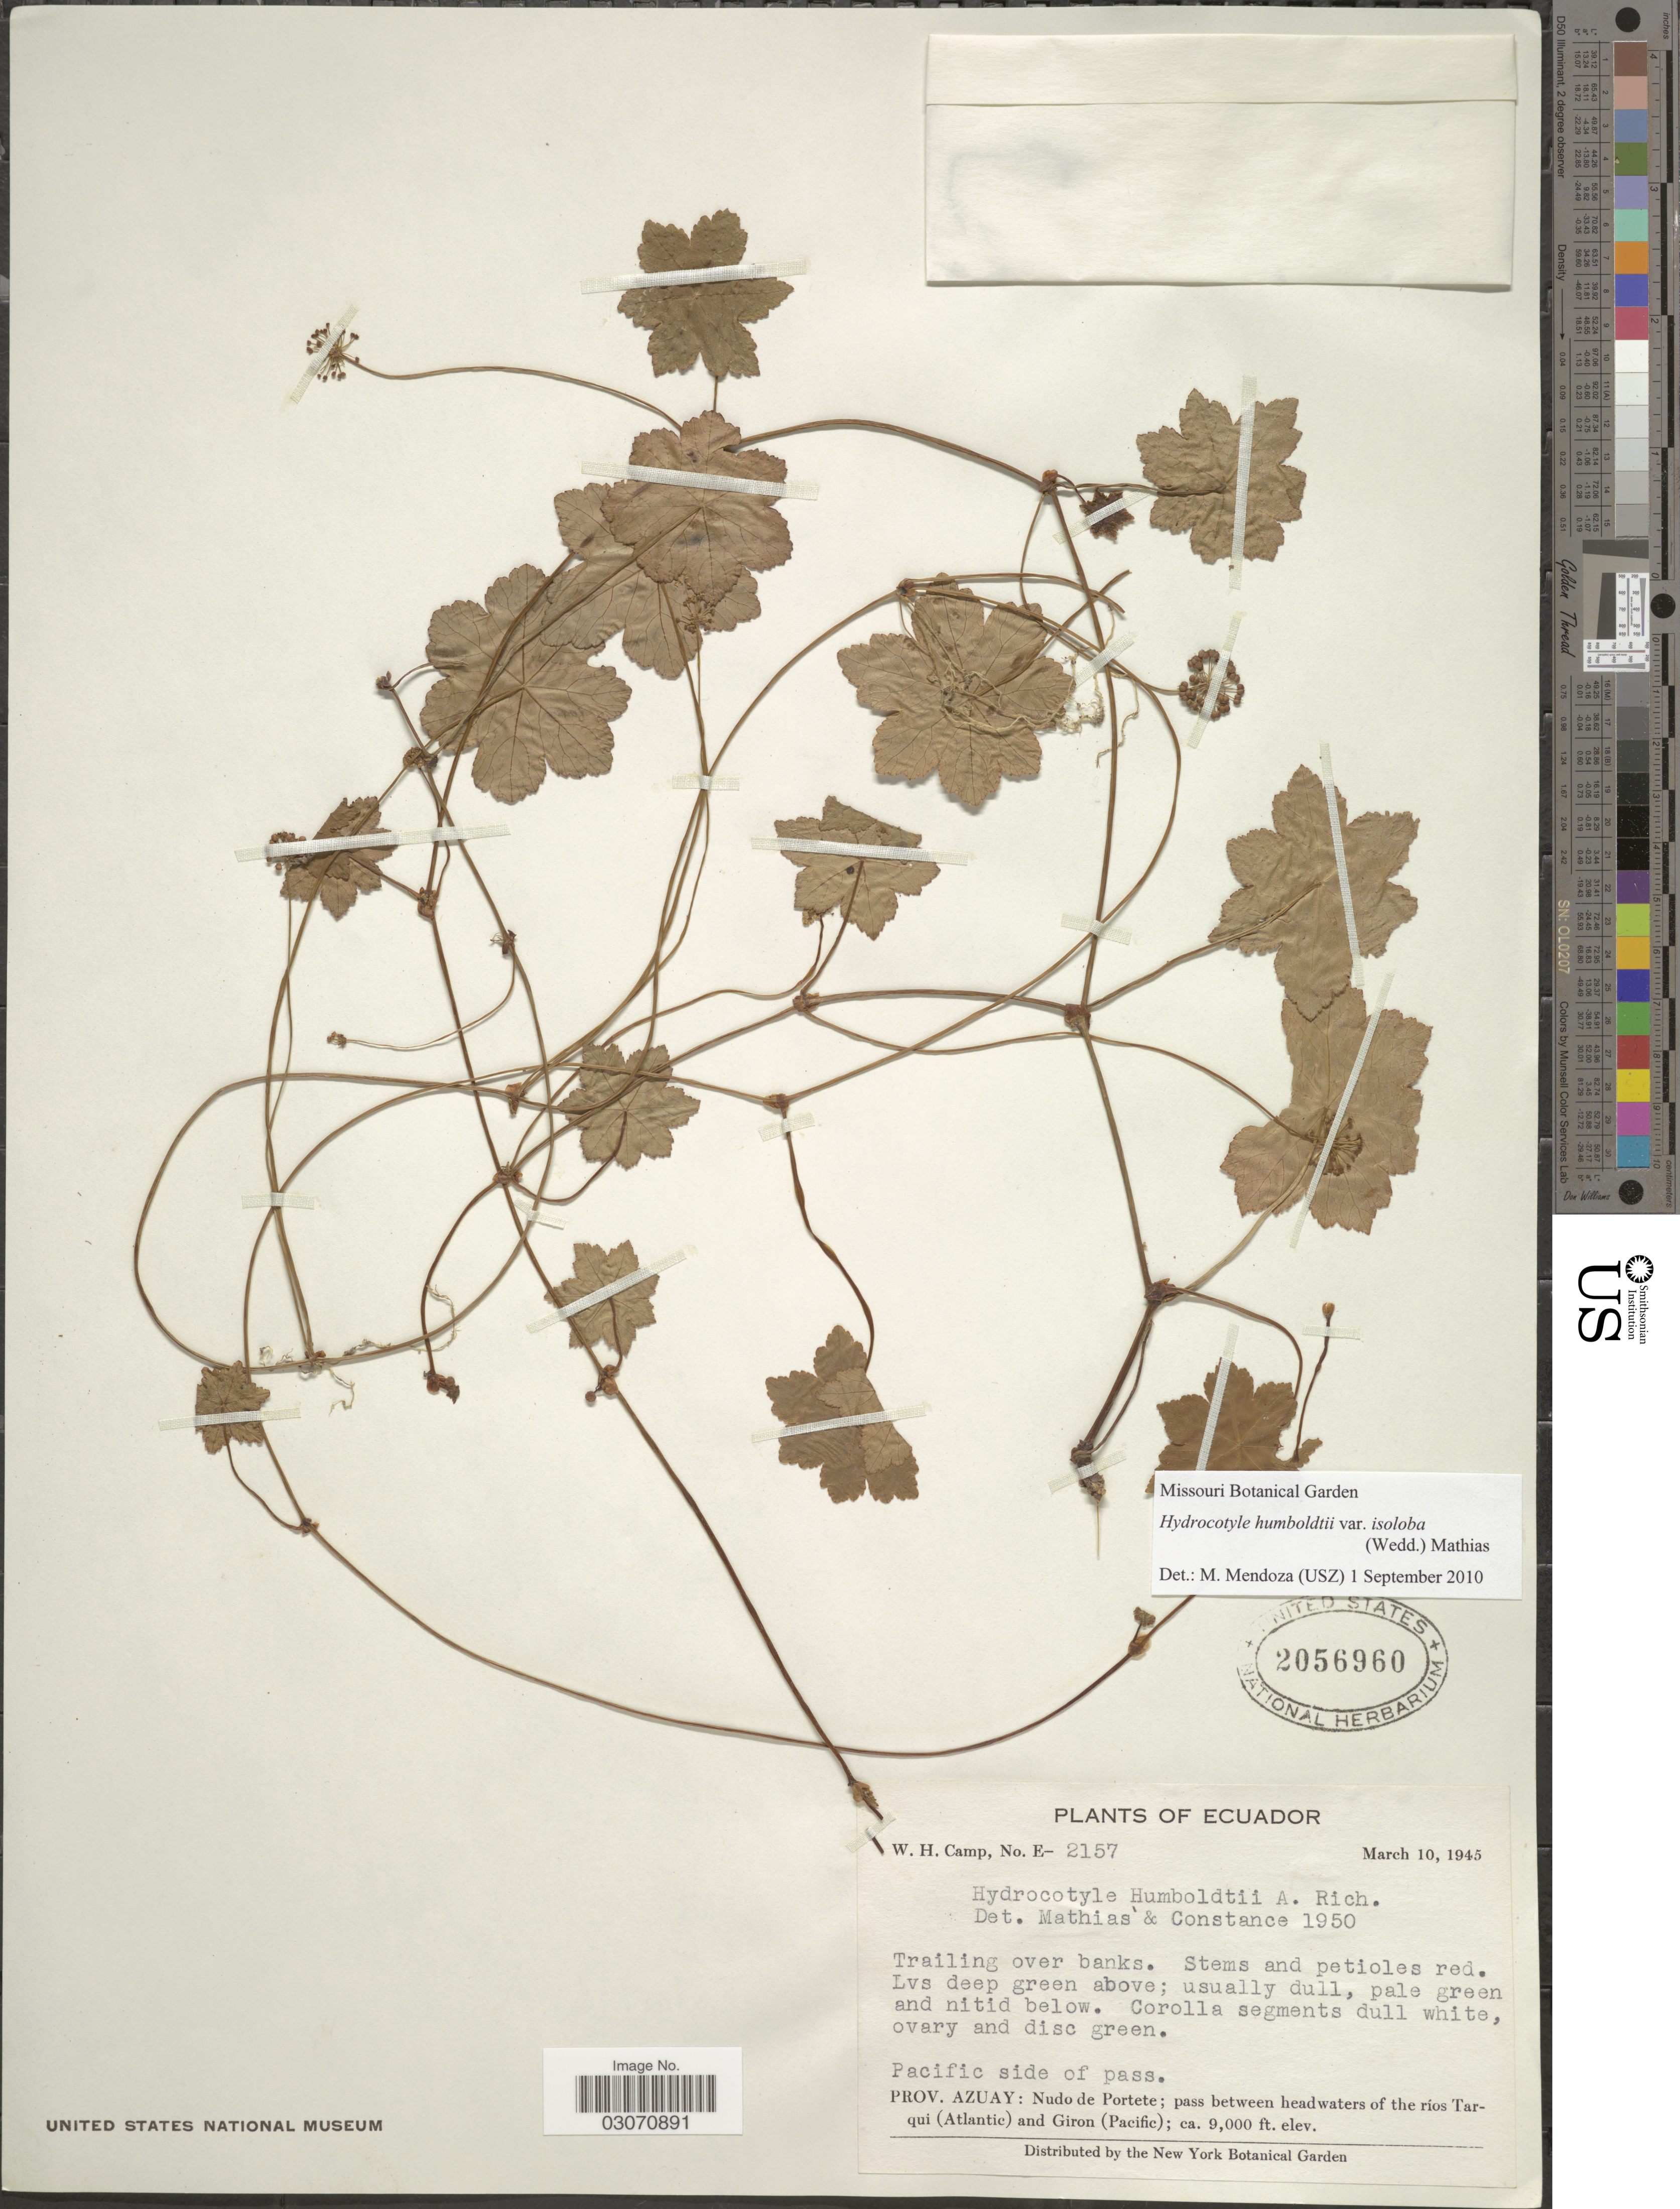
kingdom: Plantae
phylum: Tracheophyta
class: Magnoliopsida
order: Apiales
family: Araliaceae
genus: Hydrocotyle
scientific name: Hydrocotyle humboldtii var. isoloba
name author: Mathias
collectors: W. H. Camp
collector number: E-2157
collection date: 1945-03-10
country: Ecuador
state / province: Azuay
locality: Pacific side of pass Nudo de Portete; pass between headwaters of the ríos Tarqui (Atlantic) and Giron (Pacific).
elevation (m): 2743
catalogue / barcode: US 2056960